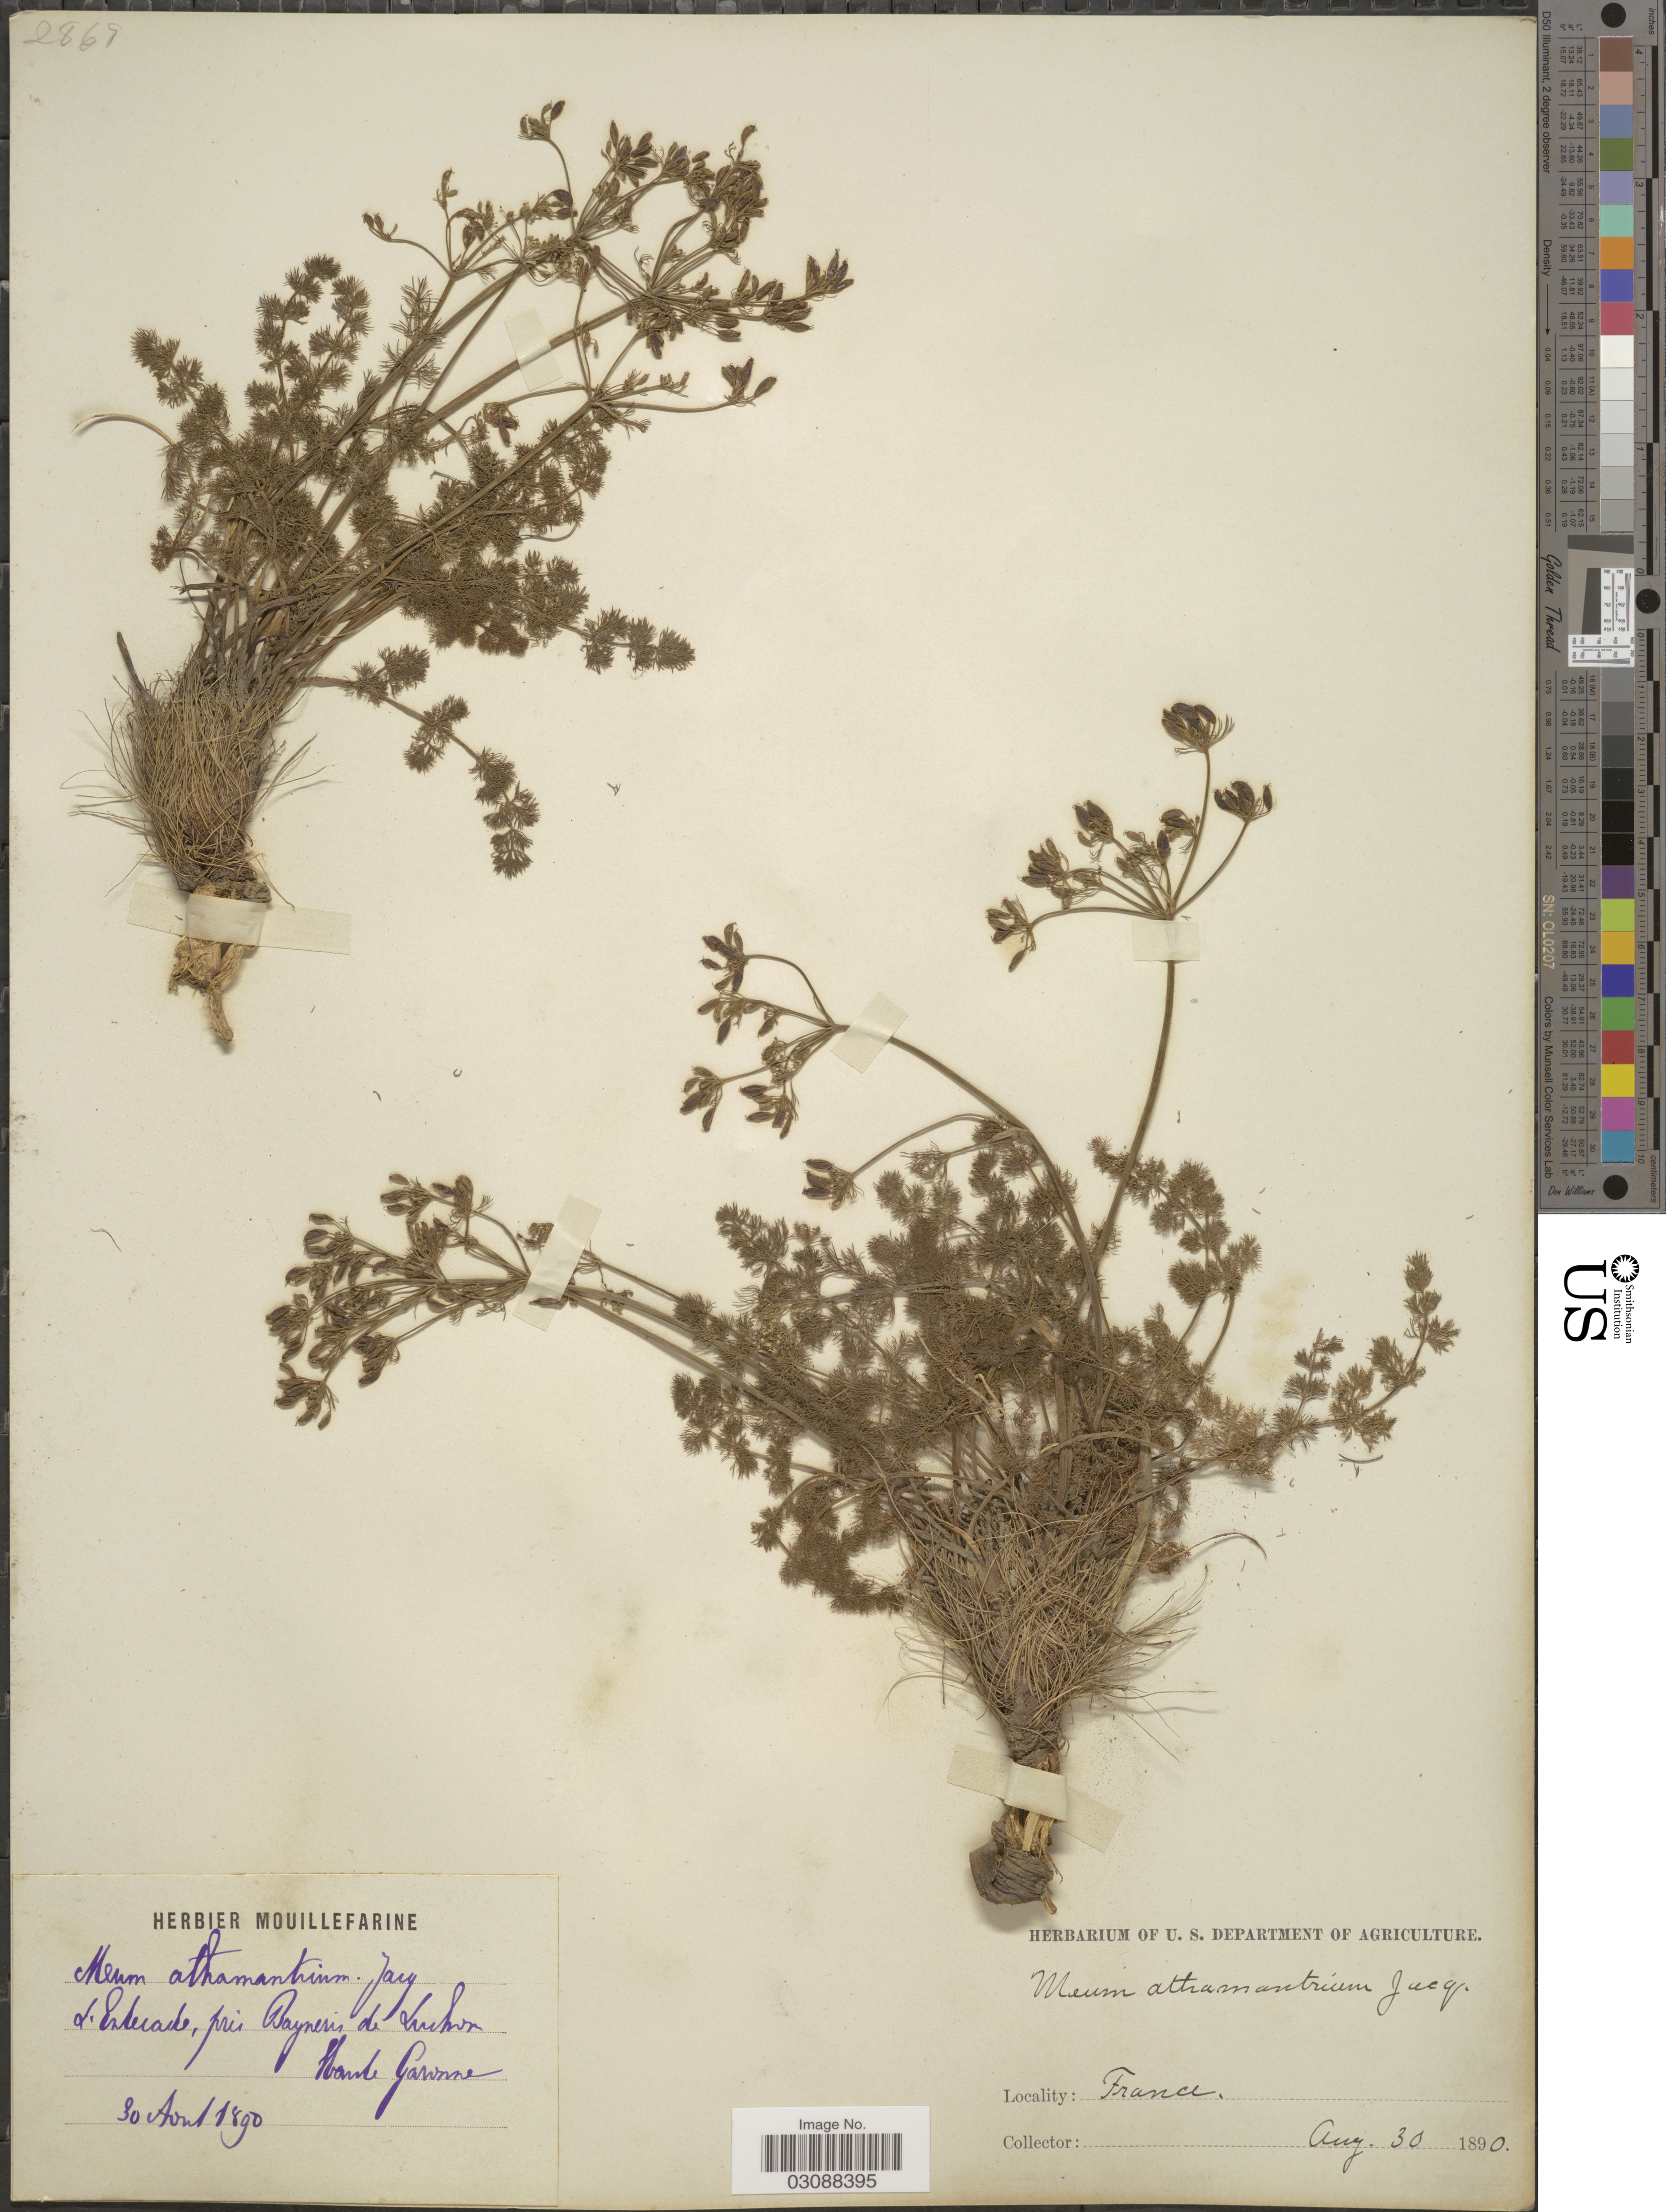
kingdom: Plantae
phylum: Tracheophyta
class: Magnoliopsida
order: Apiales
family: Apiaceae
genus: Meum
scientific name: Meum athamanticum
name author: Jacq.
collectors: ex herb. Mouillefarine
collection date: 1890-08-30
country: France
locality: L'Enterade, près Bagneres de Luchon. Haute Garonne.